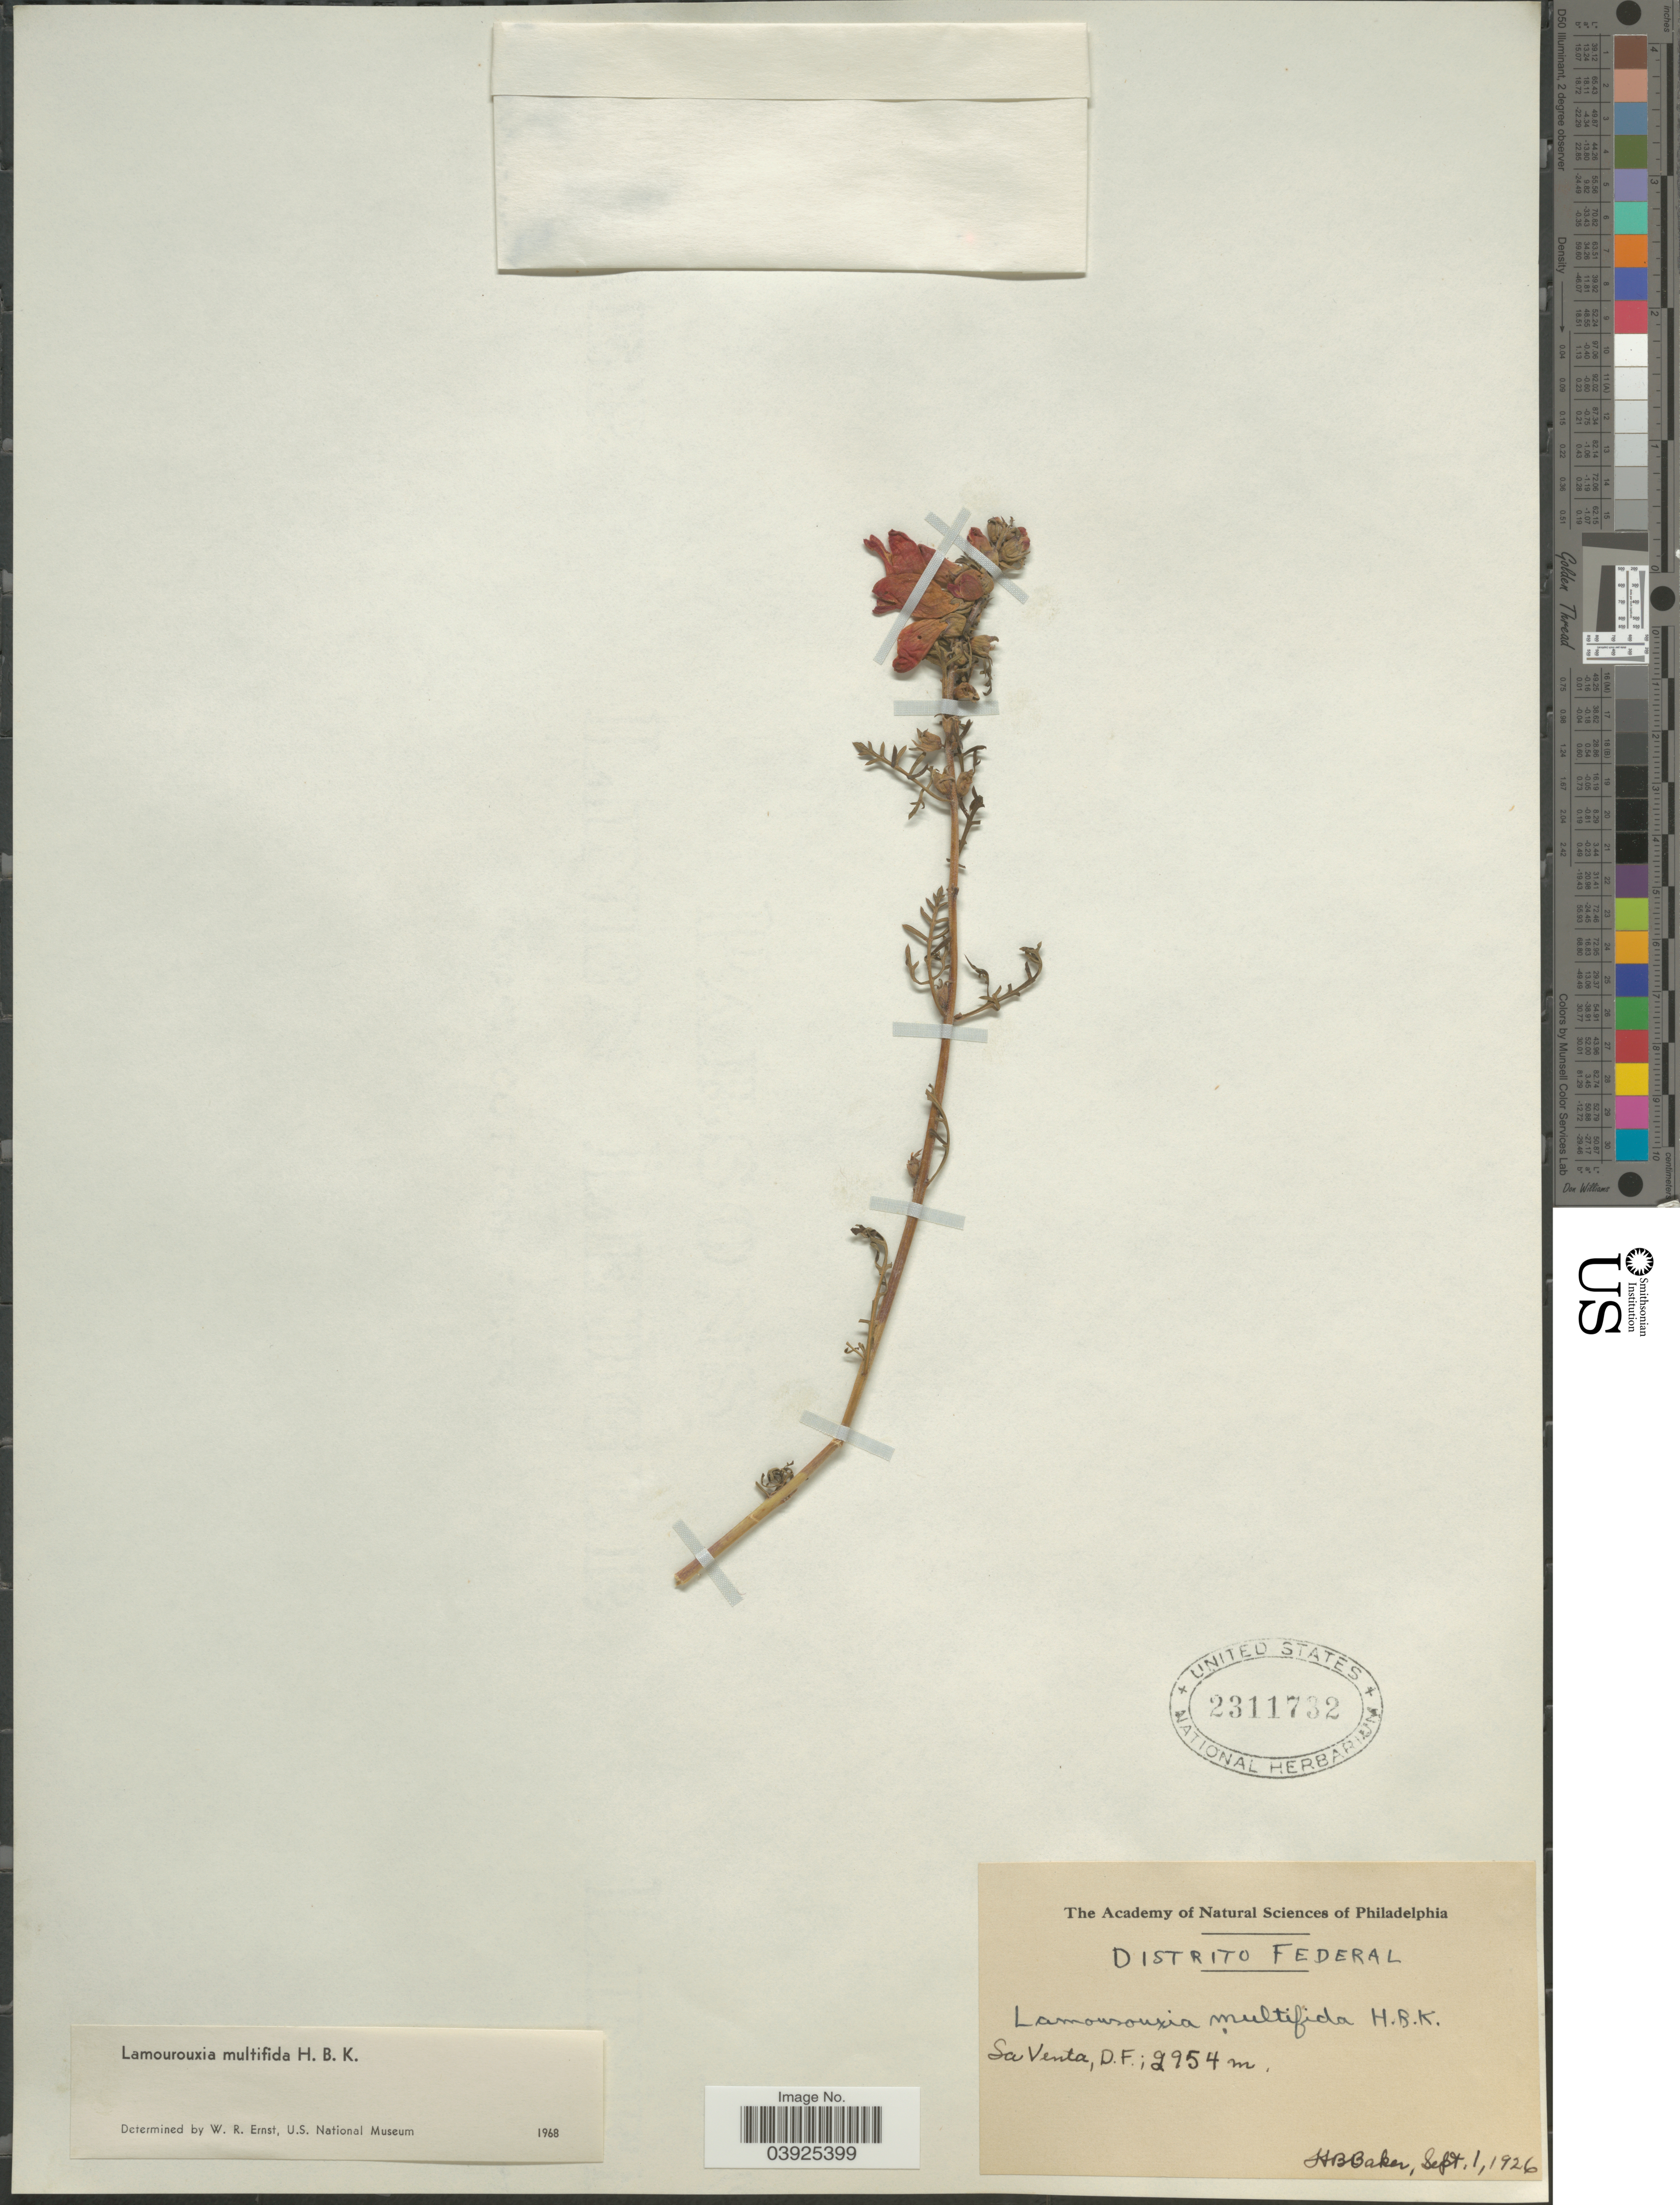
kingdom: Plantae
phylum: Tracheophyta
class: Magnoliopsida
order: Lamiales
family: Orobanchaceae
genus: Lamourouxia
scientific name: Lamourouxia multifida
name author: Kunth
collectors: H. Baker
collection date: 1926-09-01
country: Mexico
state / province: Distrito Federal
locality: La Venta.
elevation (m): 2954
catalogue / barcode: US 2311732